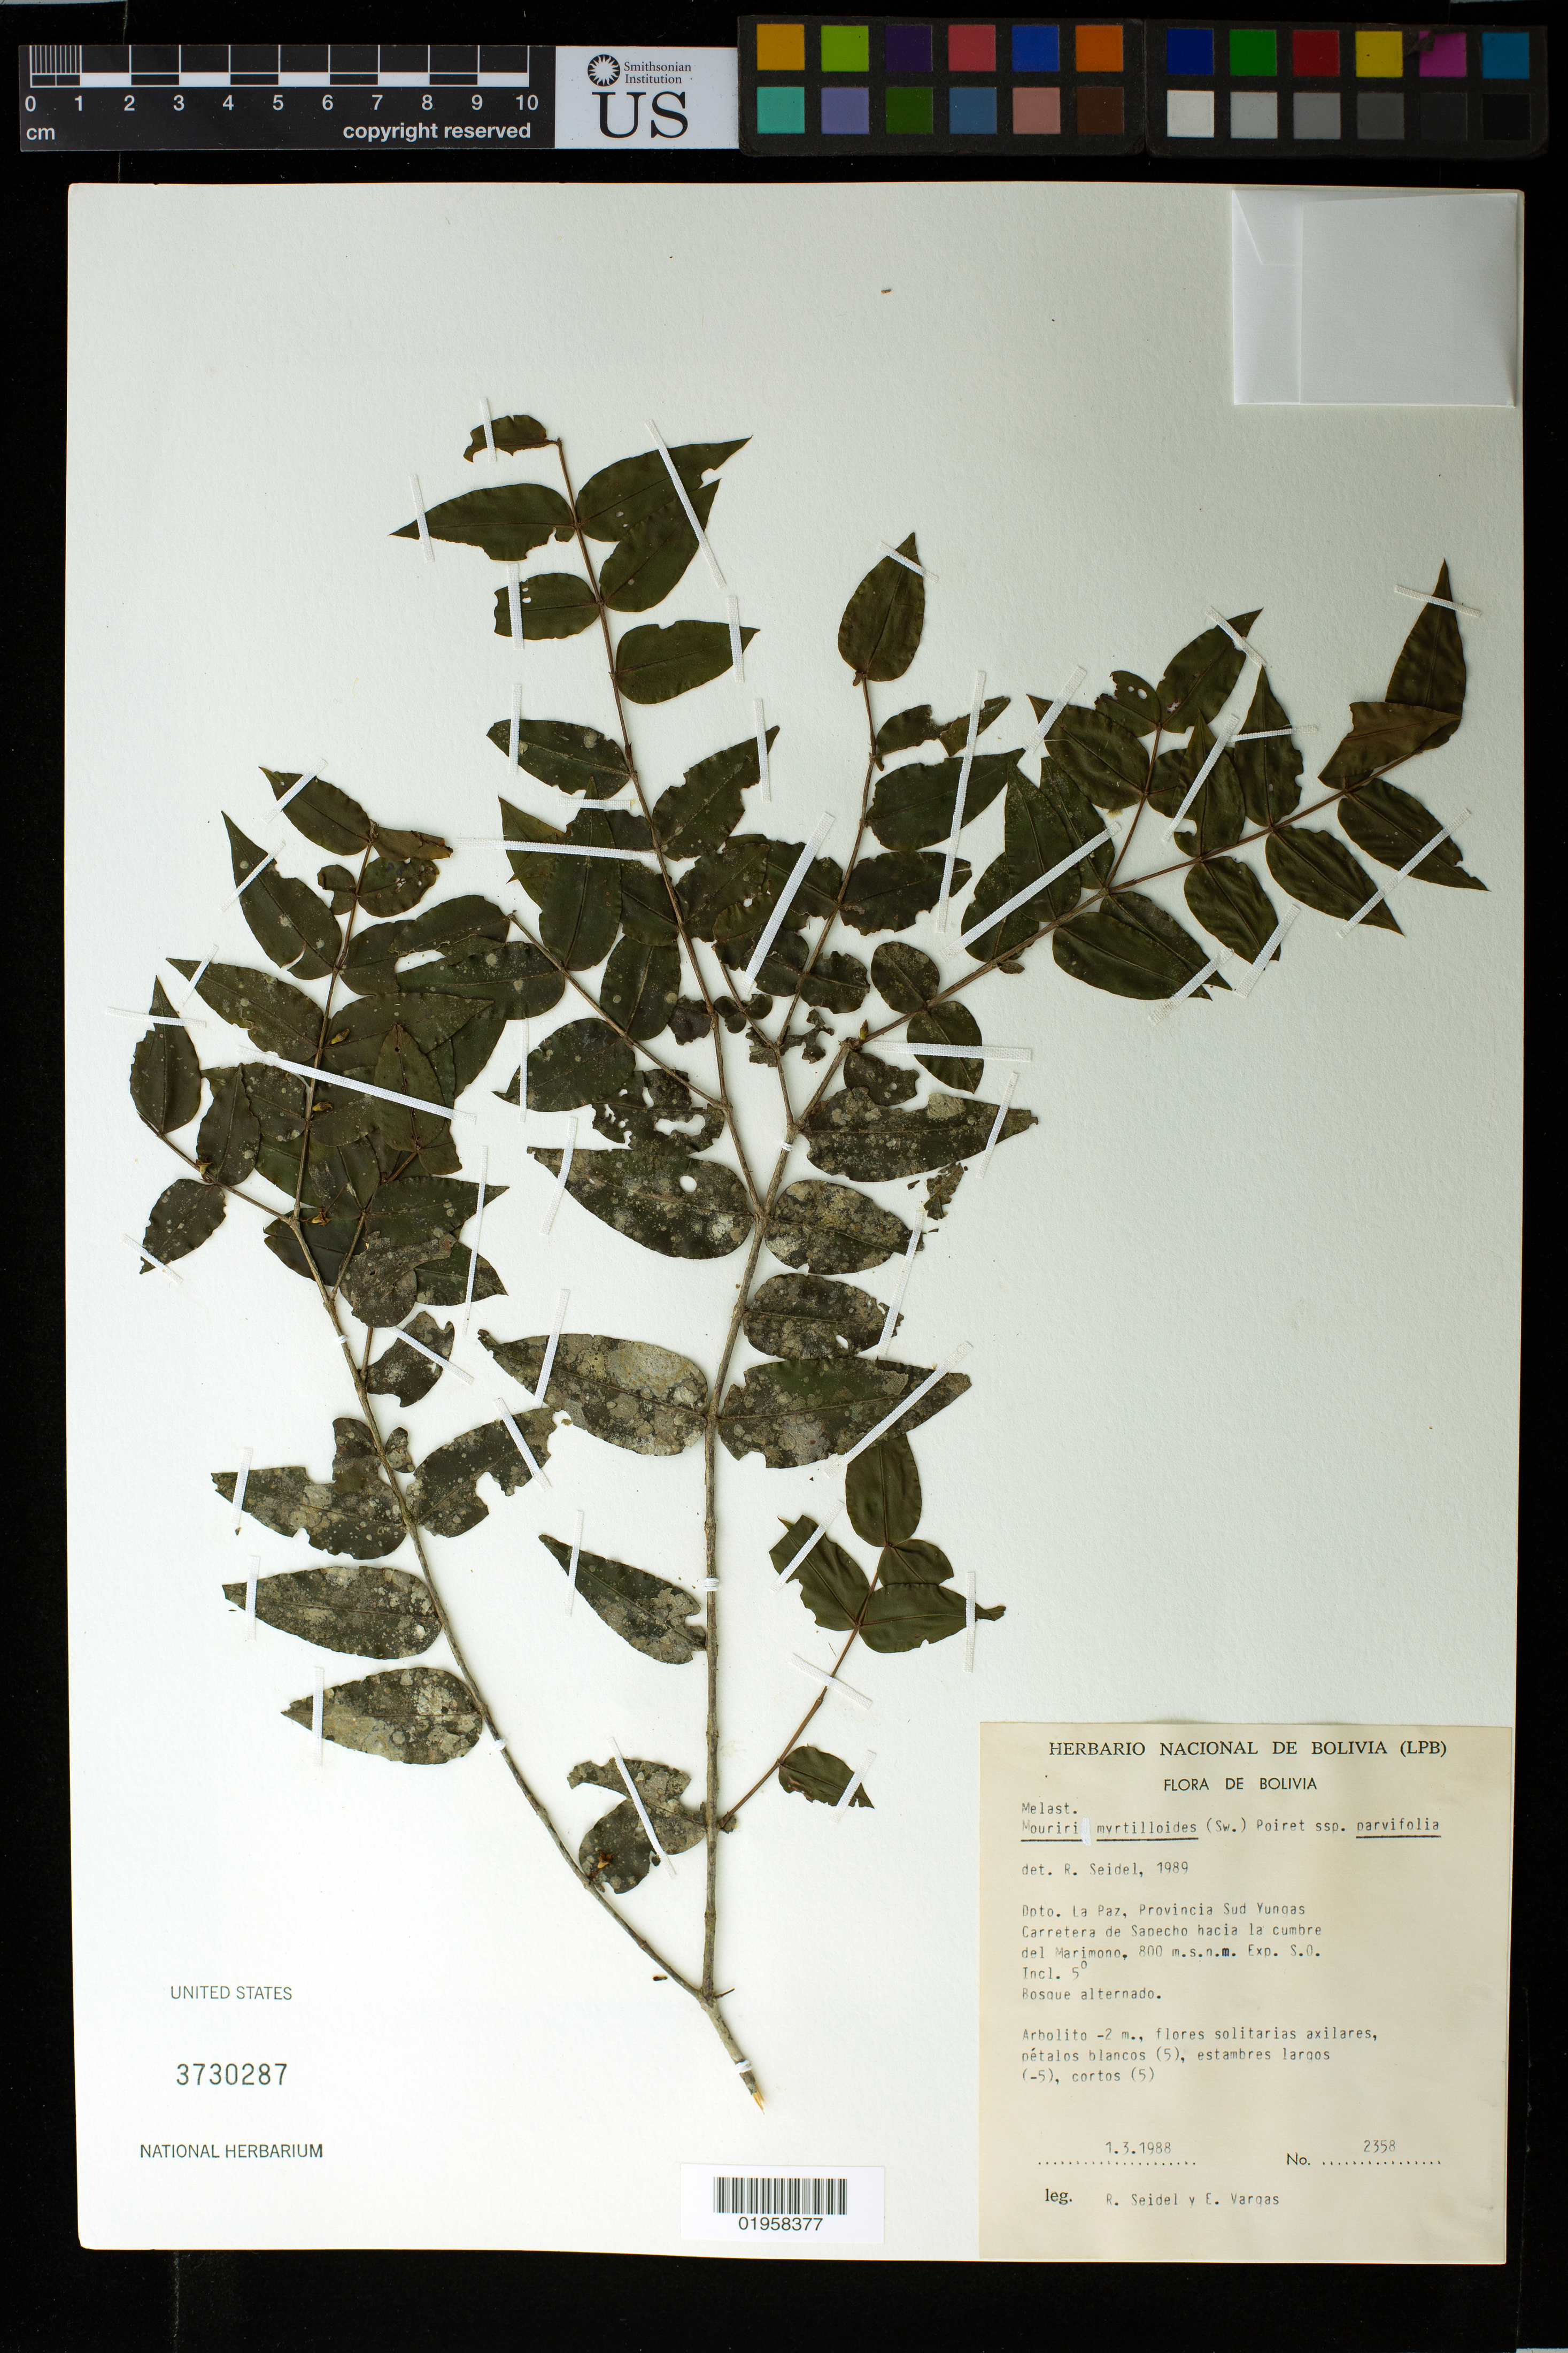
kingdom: Plantae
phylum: Tracheophyta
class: Magnoliopsida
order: Myrtales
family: Melastomataceae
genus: Mouriri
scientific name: Mouriri myrtilloides subsp. parvifolia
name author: (Benth.) Morley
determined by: Seidel, R.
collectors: R. Seidel & E. Vargas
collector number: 2358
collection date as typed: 1.3.1988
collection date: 1988-01-03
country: Bolivia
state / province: La Paz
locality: Provincia Sud Yungas. Carretera de Sapecho hacia la cumbre del Marimono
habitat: Bosque alternado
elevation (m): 800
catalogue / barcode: US 3730287